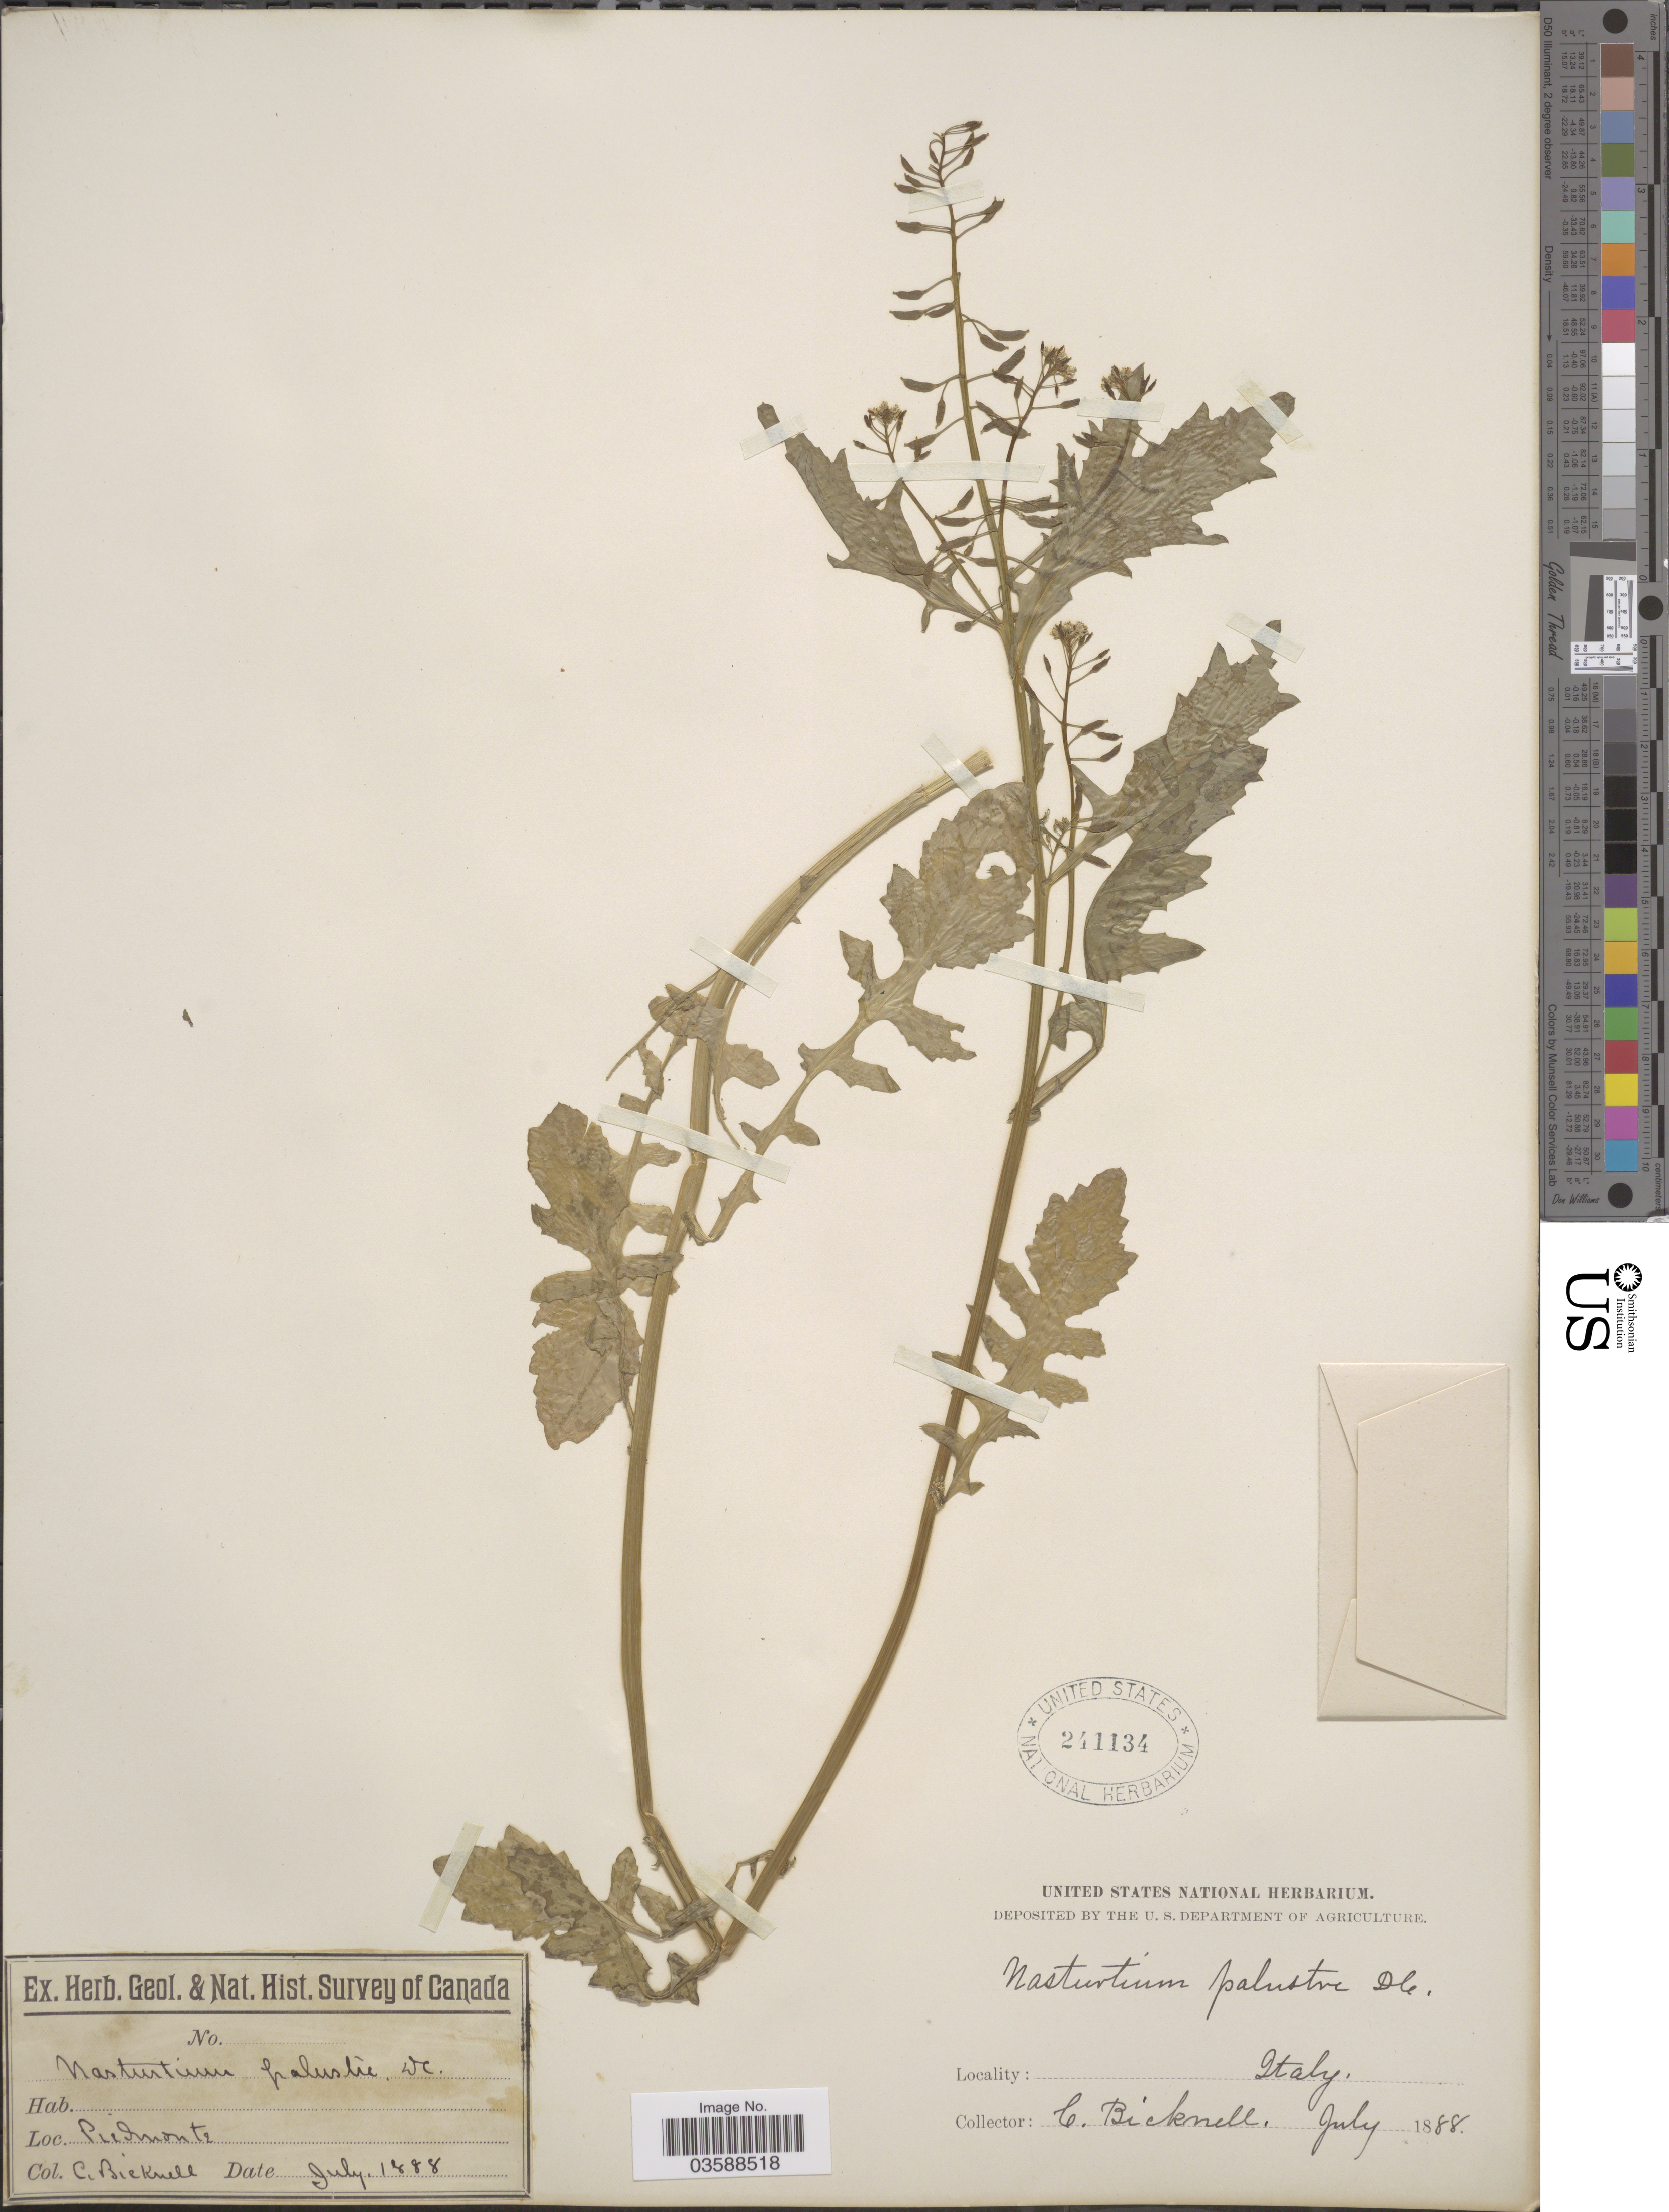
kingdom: Plantae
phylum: Tracheophyta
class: Magnoliopsida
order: Brassicales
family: Brassicaceae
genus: Rorippa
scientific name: Rorippa palustris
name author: (L.) Besser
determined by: Strong, M. T., (US), Smithsonian Institution - National Museum of Natural History (UNITED STATES)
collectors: C. Bicknell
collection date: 1888-07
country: Italy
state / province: Piedmont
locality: Piedmonte.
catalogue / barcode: US 241134